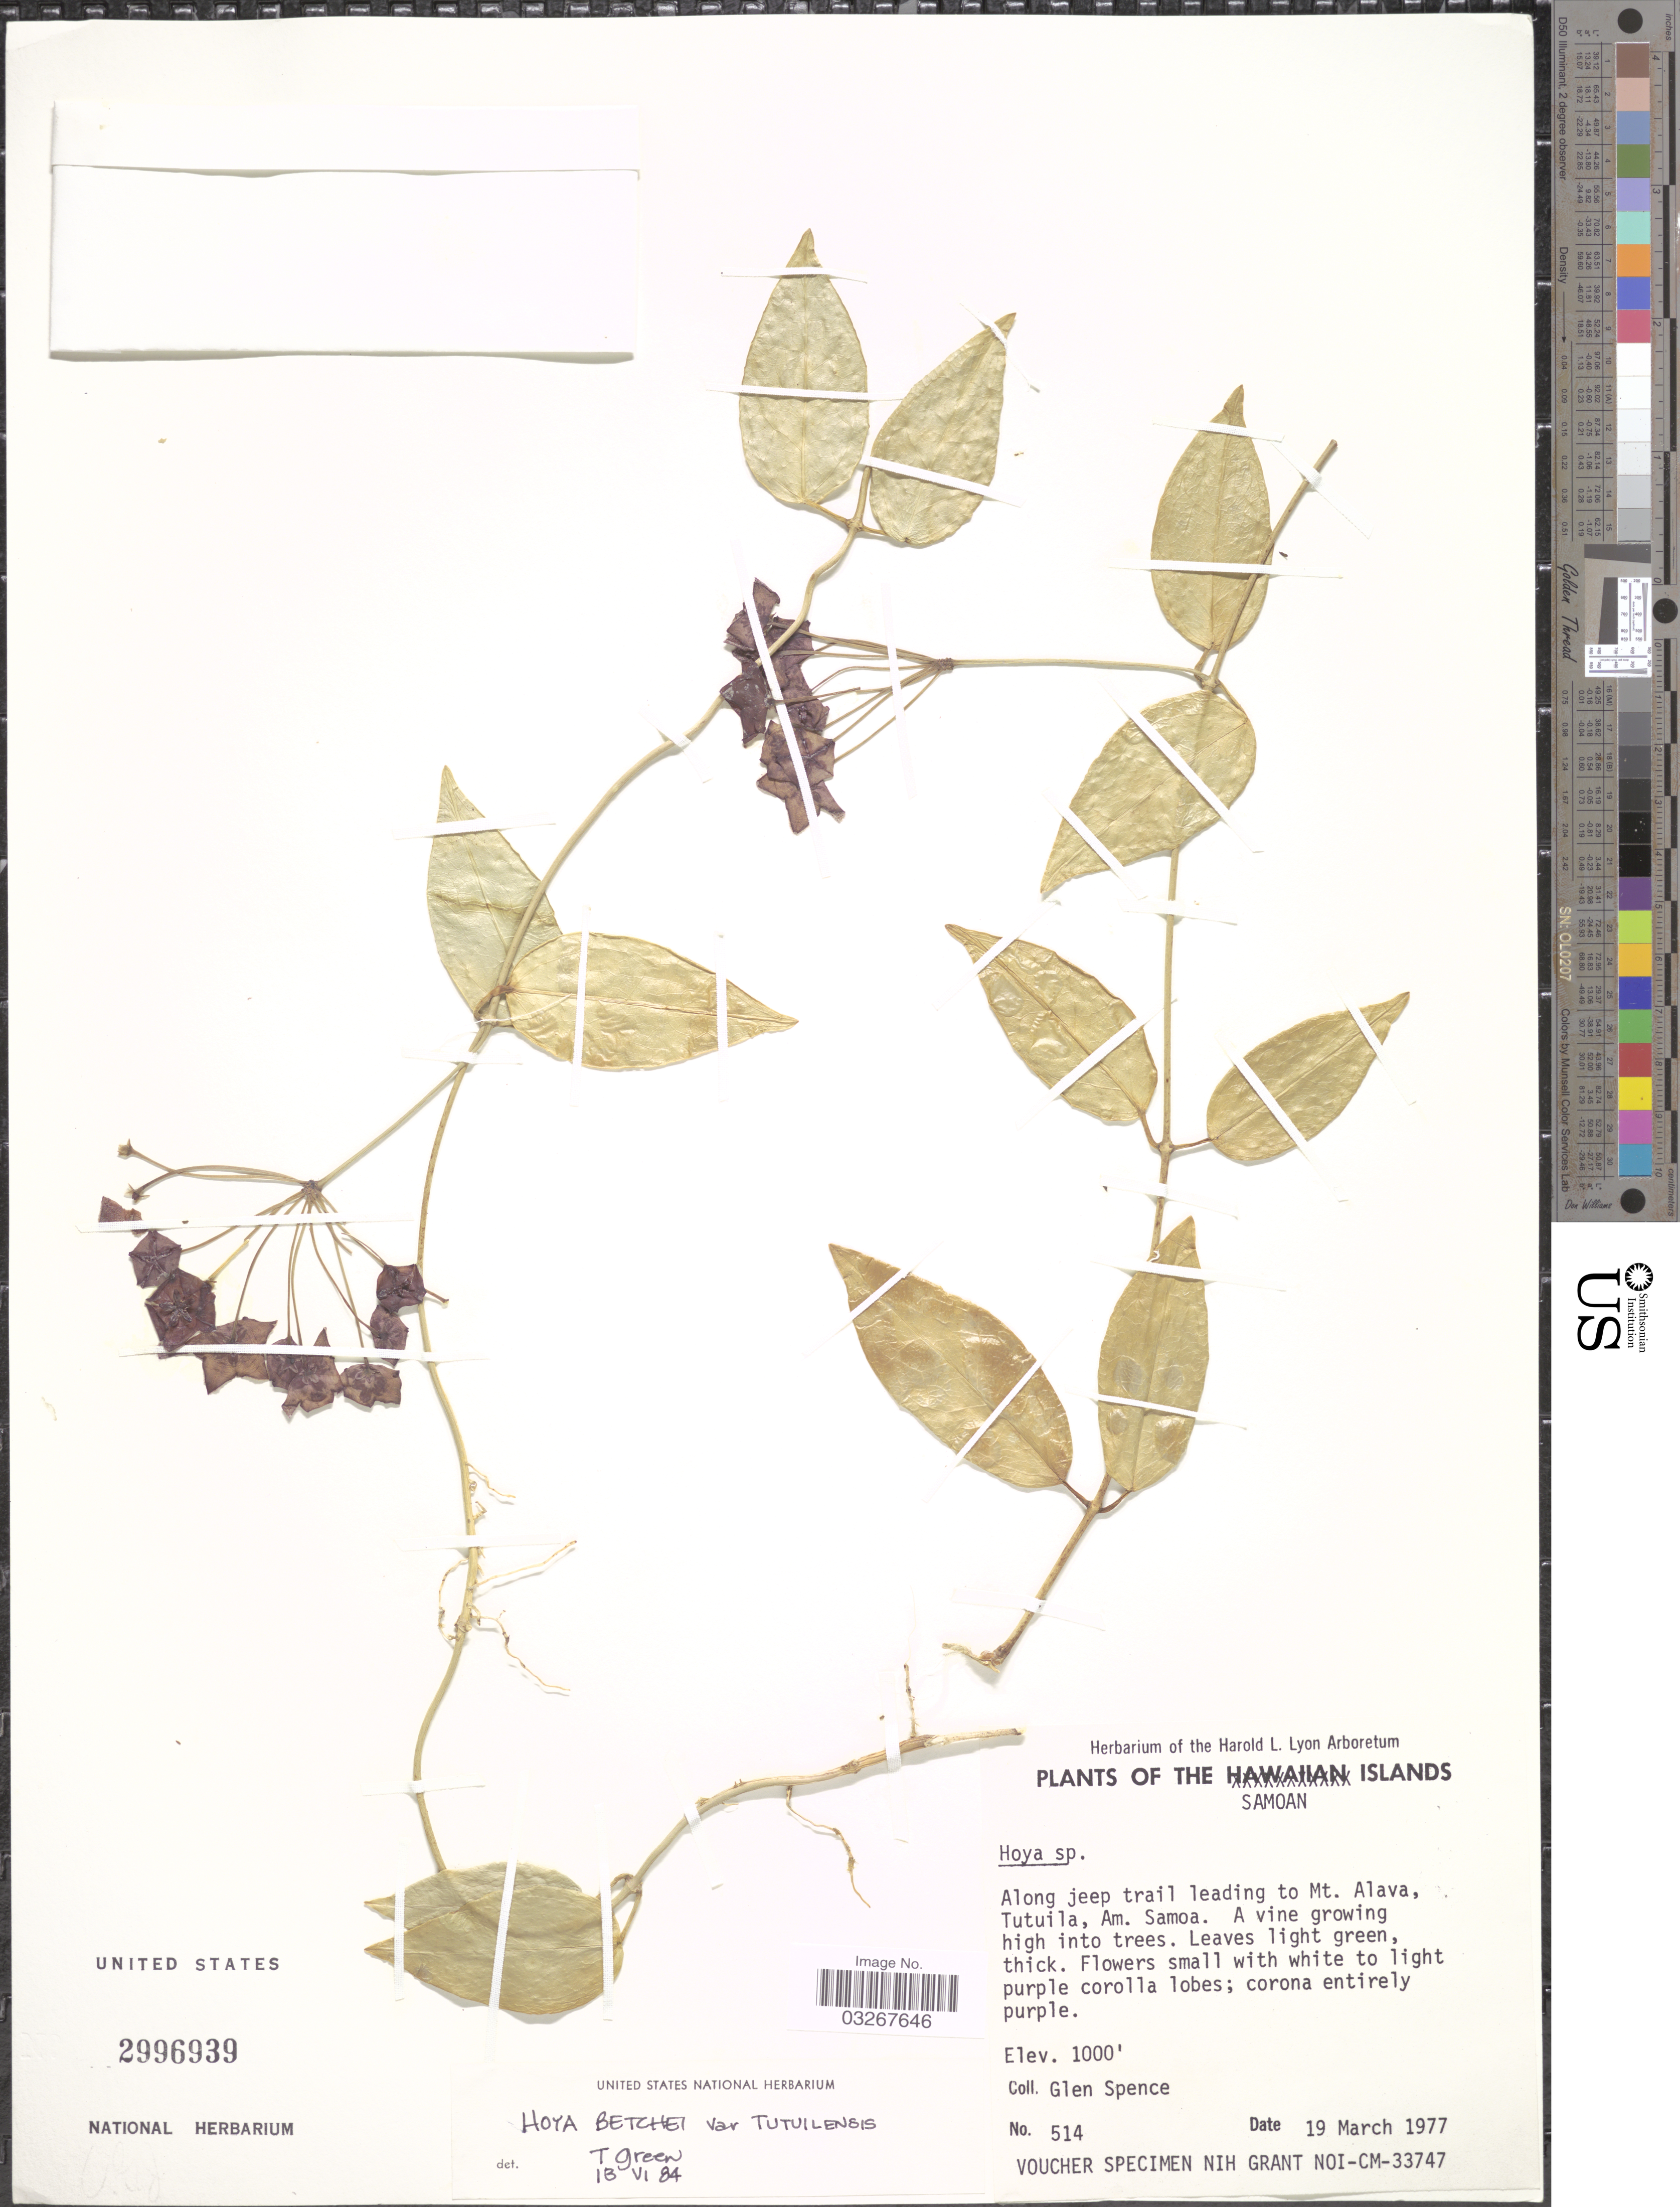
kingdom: Plantae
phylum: Tracheophyta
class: Magnoliopsida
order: Gentianales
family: Apocynaceae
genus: Hoya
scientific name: Hoya betchei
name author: Whistler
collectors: G. Spence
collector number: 514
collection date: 1977-03-19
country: American Samoa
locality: Samoan Islands, Along jeep trail leading to Mt. Alava, Tutuila, Am. Samoa.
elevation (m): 305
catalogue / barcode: US 2996939